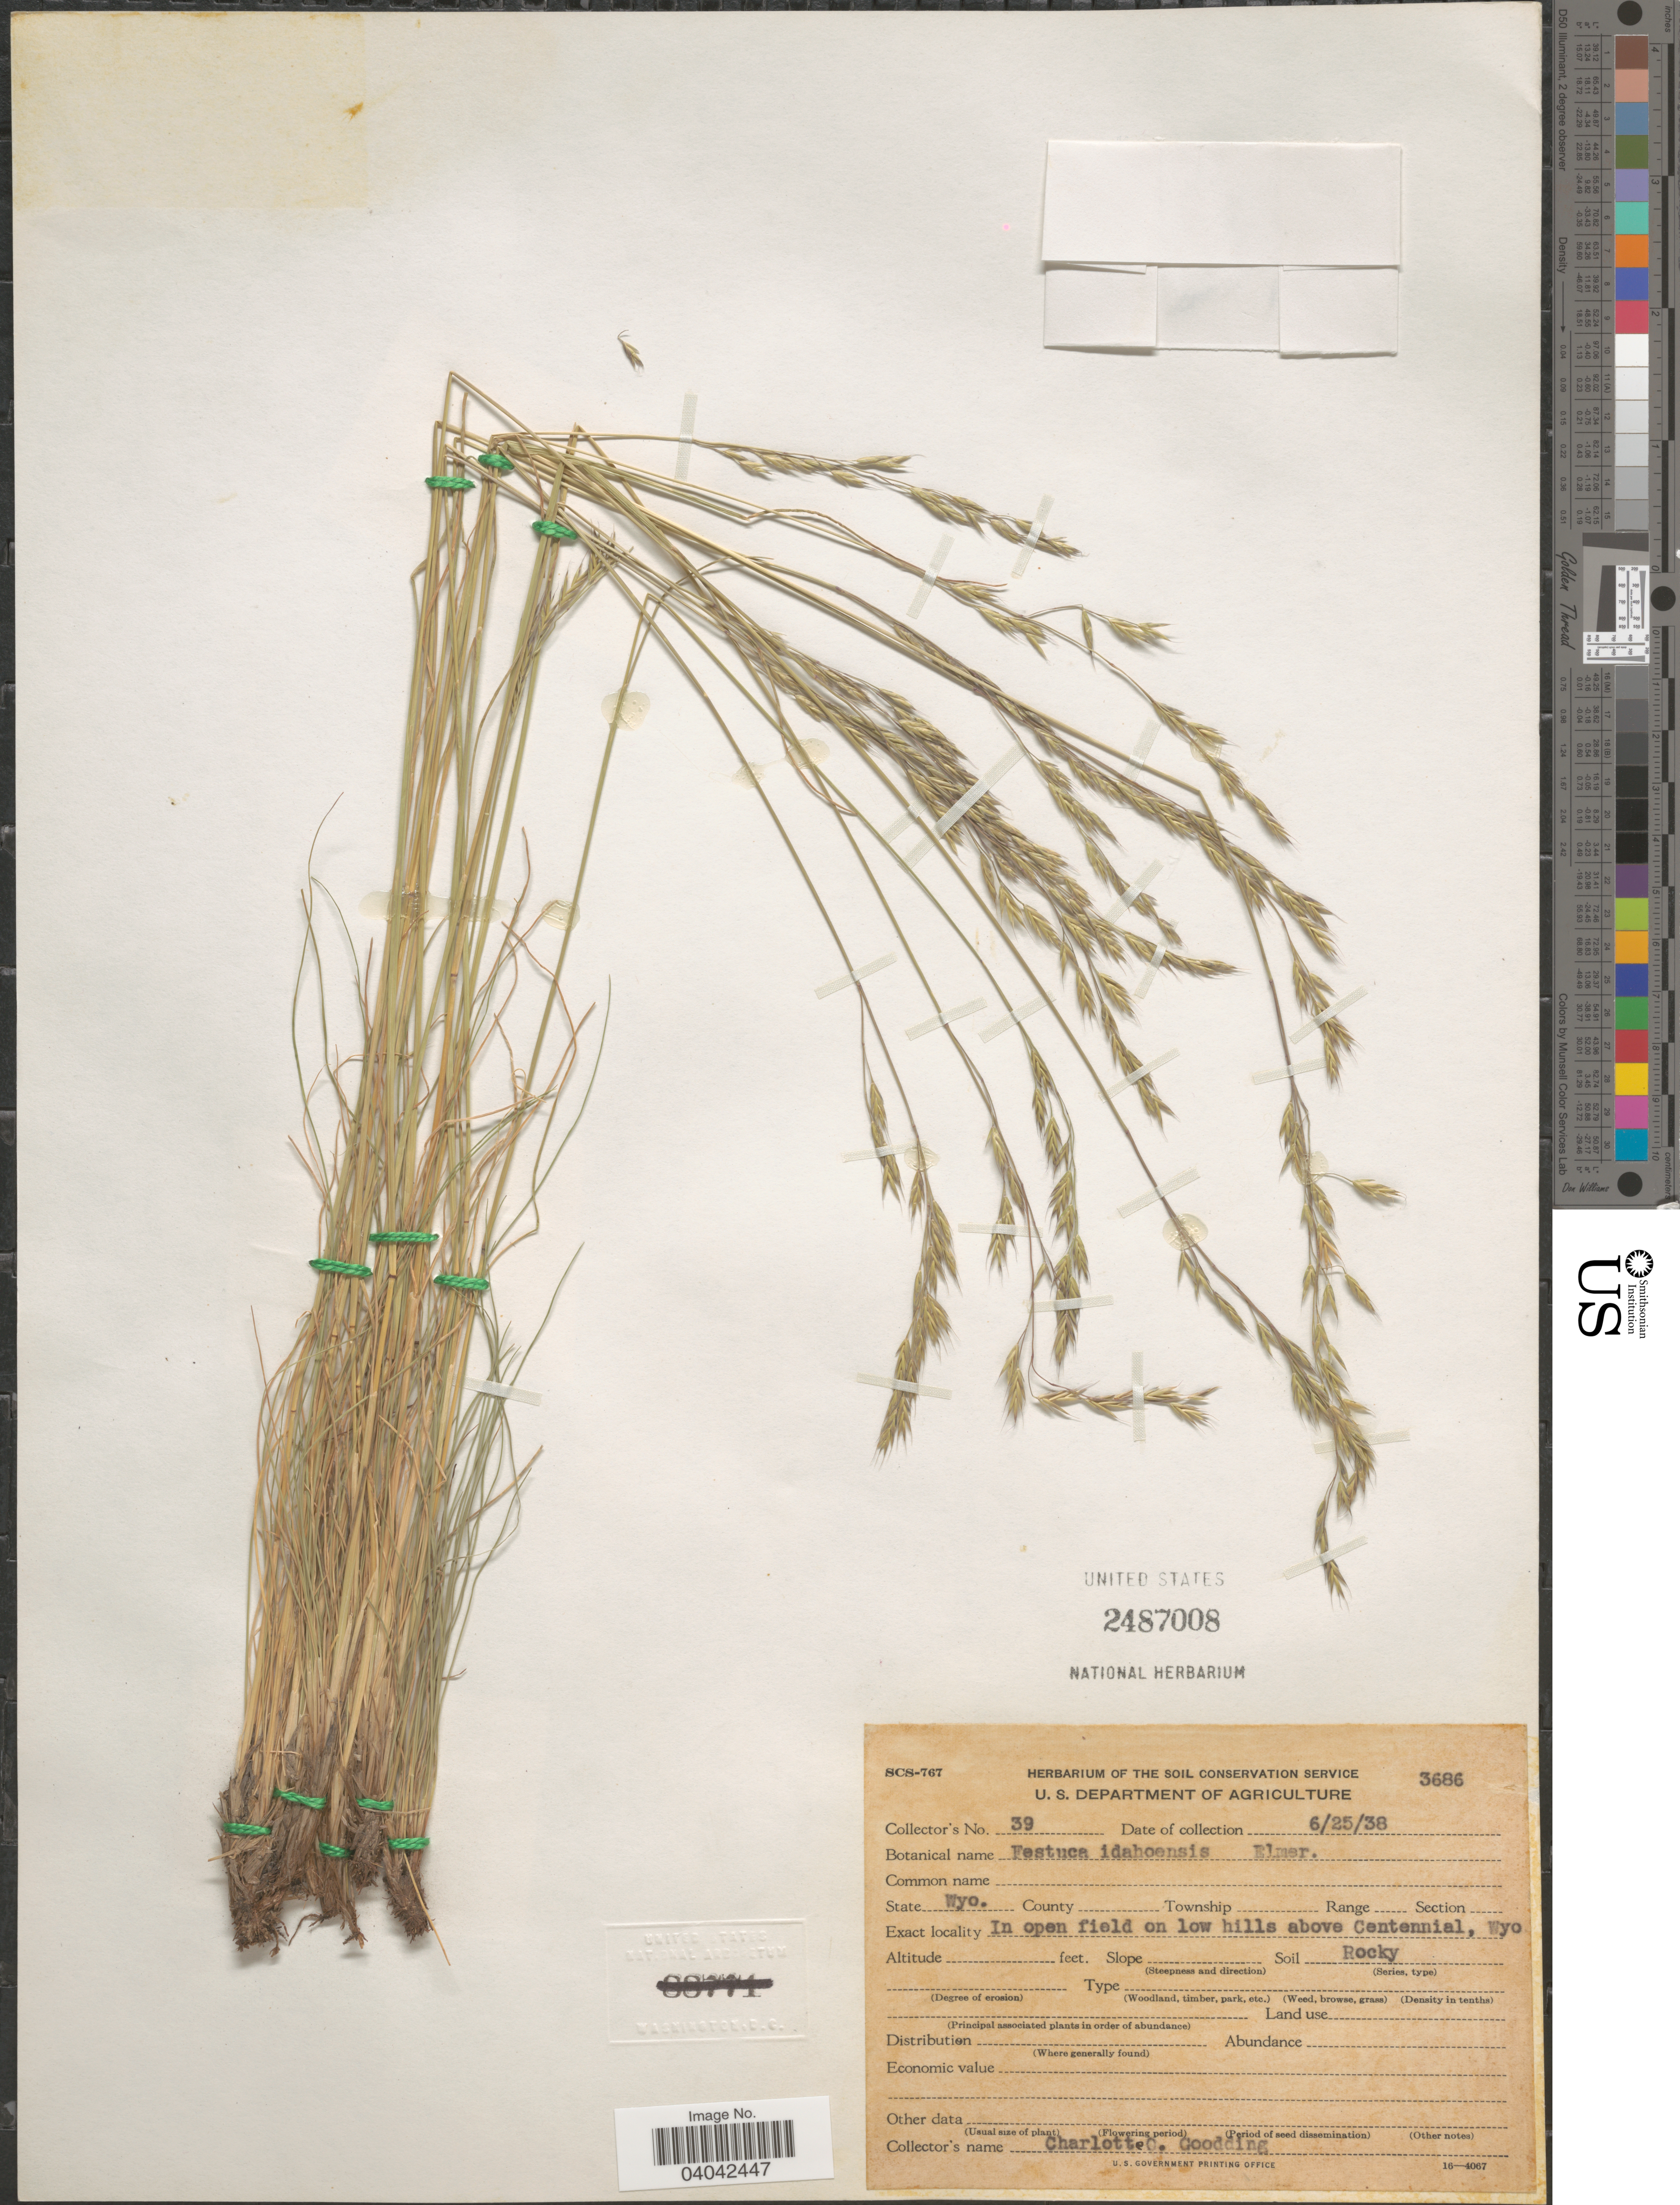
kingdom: Plantae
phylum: Tracheophyta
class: Liliopsida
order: Poales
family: Poaceae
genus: Festuca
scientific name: Festuca idahoensis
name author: Elmer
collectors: C. Goodding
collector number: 39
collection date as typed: Transcribed d/m/y: 25/6/38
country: United States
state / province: Wyoming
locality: In open field on low hills above Centennial, Wyo.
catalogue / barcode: US 2487008